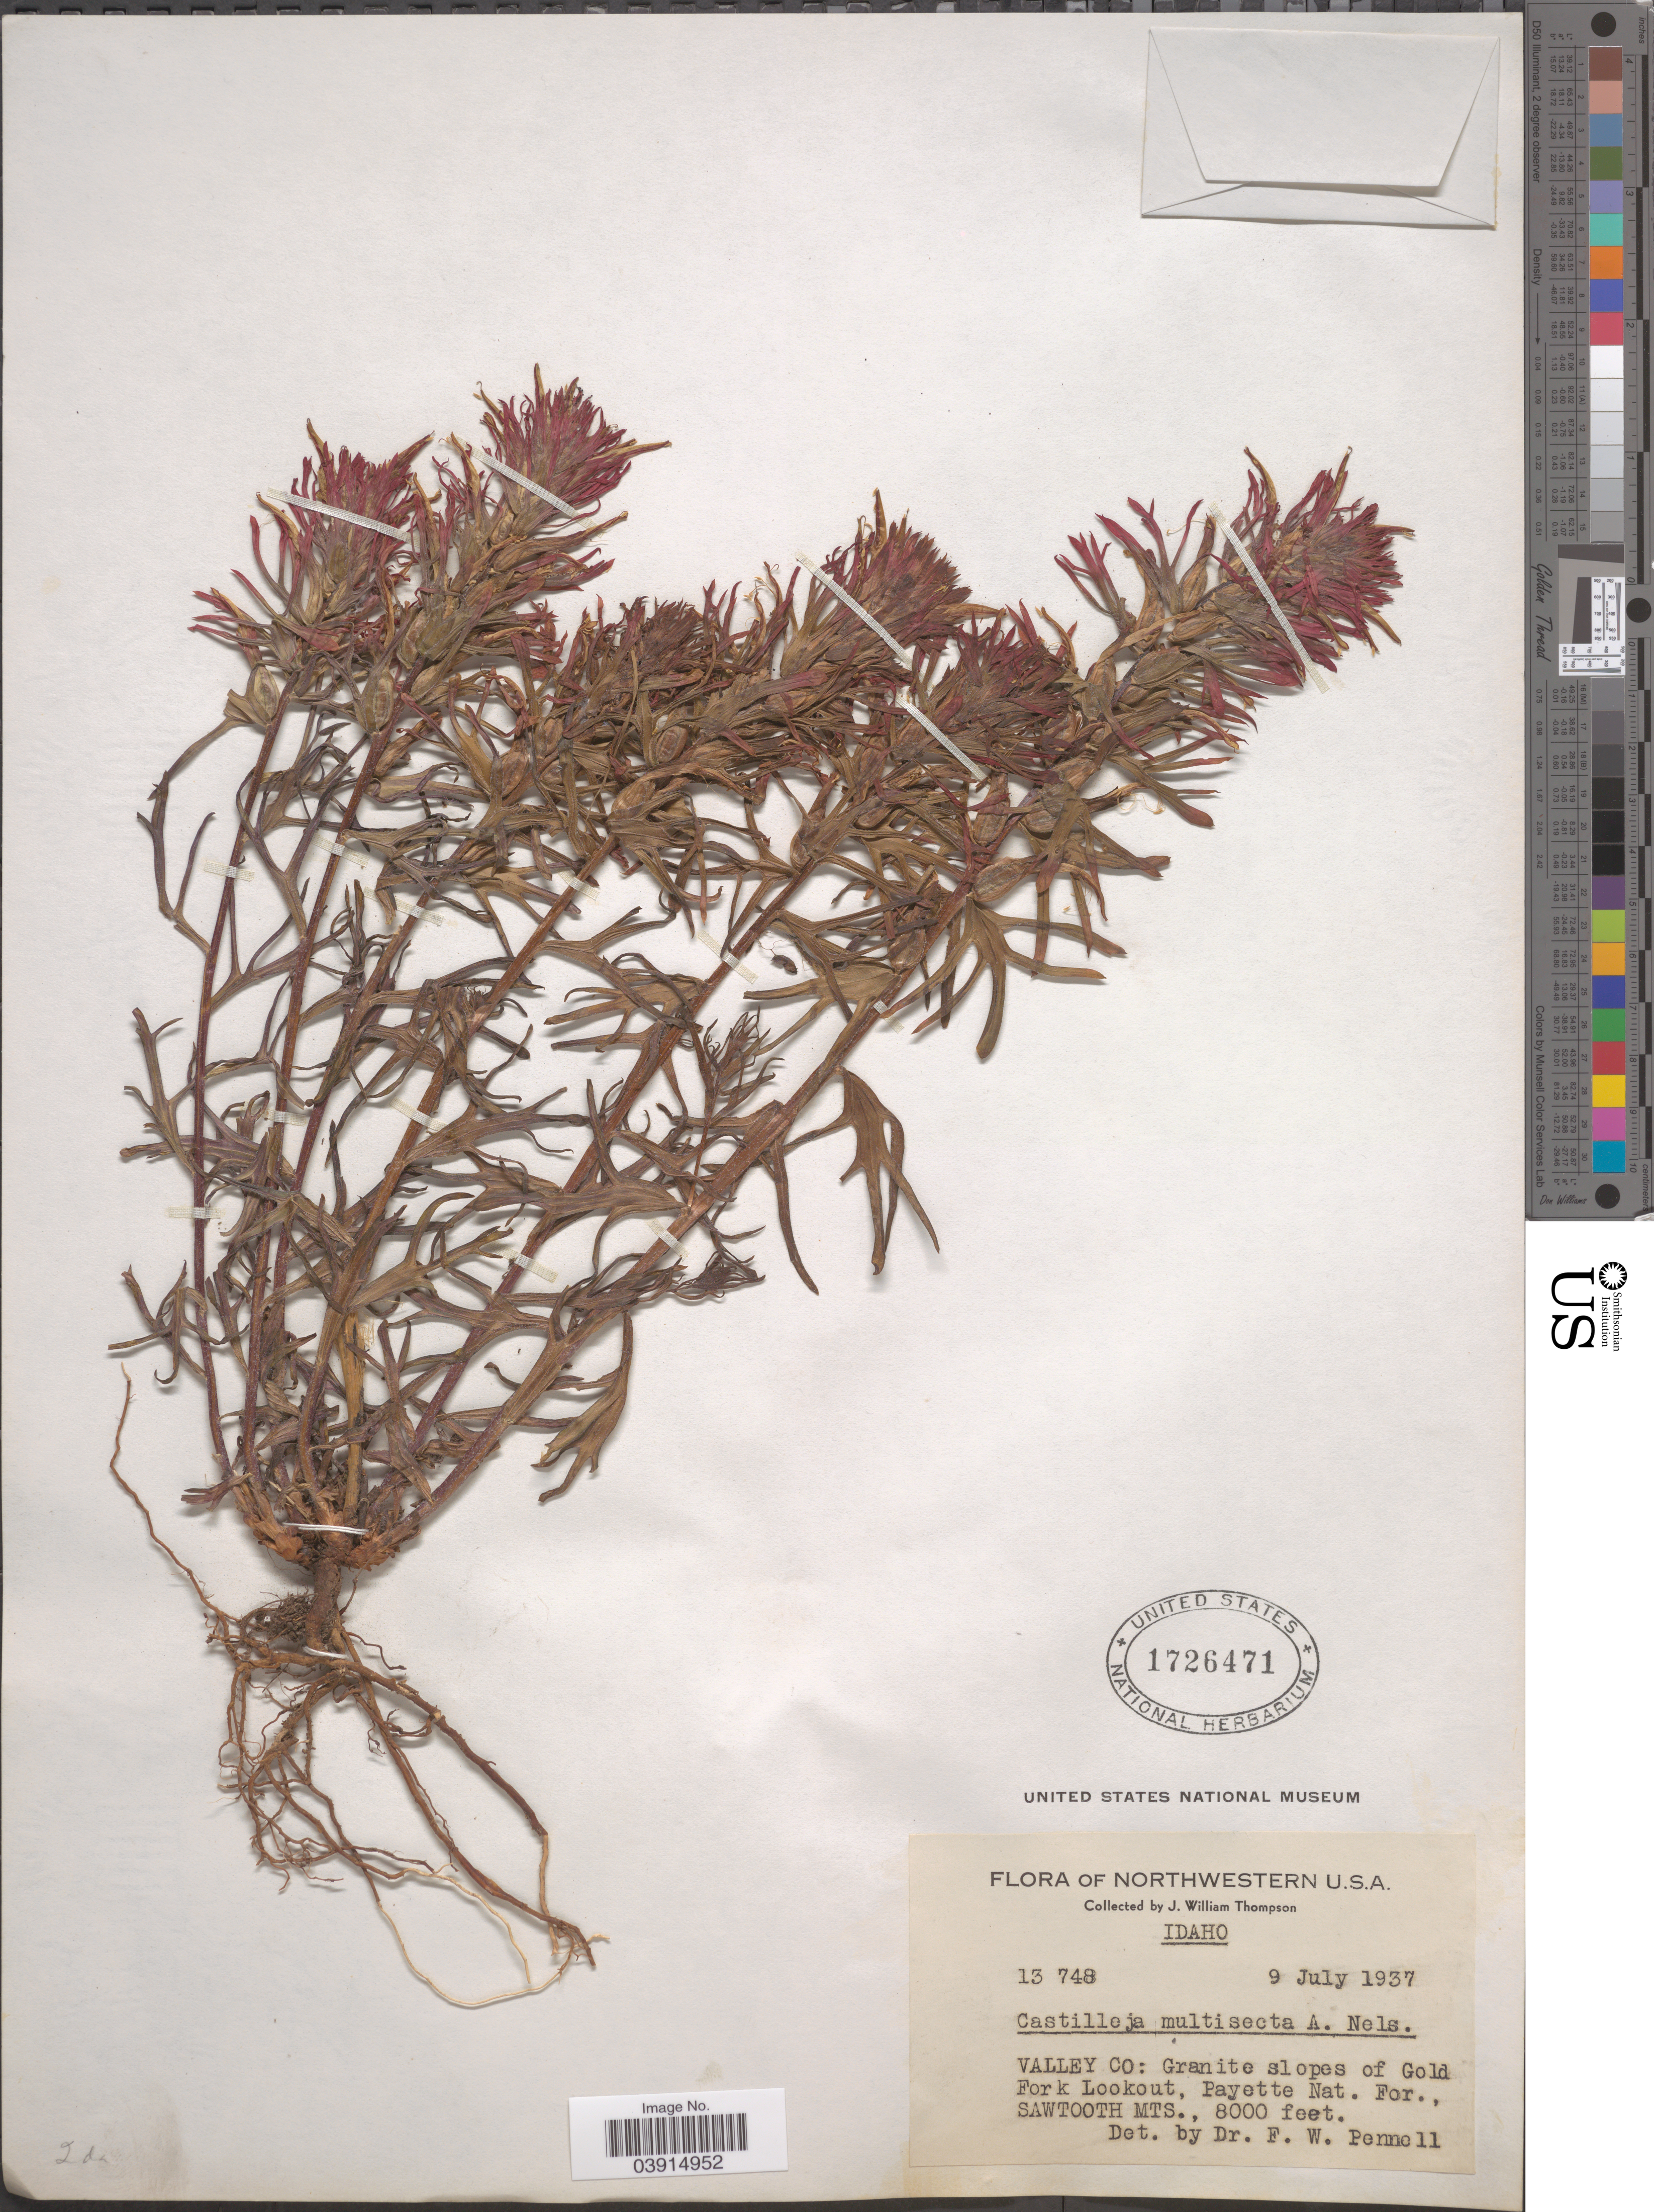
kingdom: Plantae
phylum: Tracheophyta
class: Magnoliopsida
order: Lamiales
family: Orobanchaceae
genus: Castilleja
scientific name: Castilleja sp.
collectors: J. W. Thompson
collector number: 13748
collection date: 1937-07-09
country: United States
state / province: Idaho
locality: Valley Co: Granite slopes of Gold Fork Lookout, Payette Nat. For., Sawtooth Mts.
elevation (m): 2438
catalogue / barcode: US 1726471